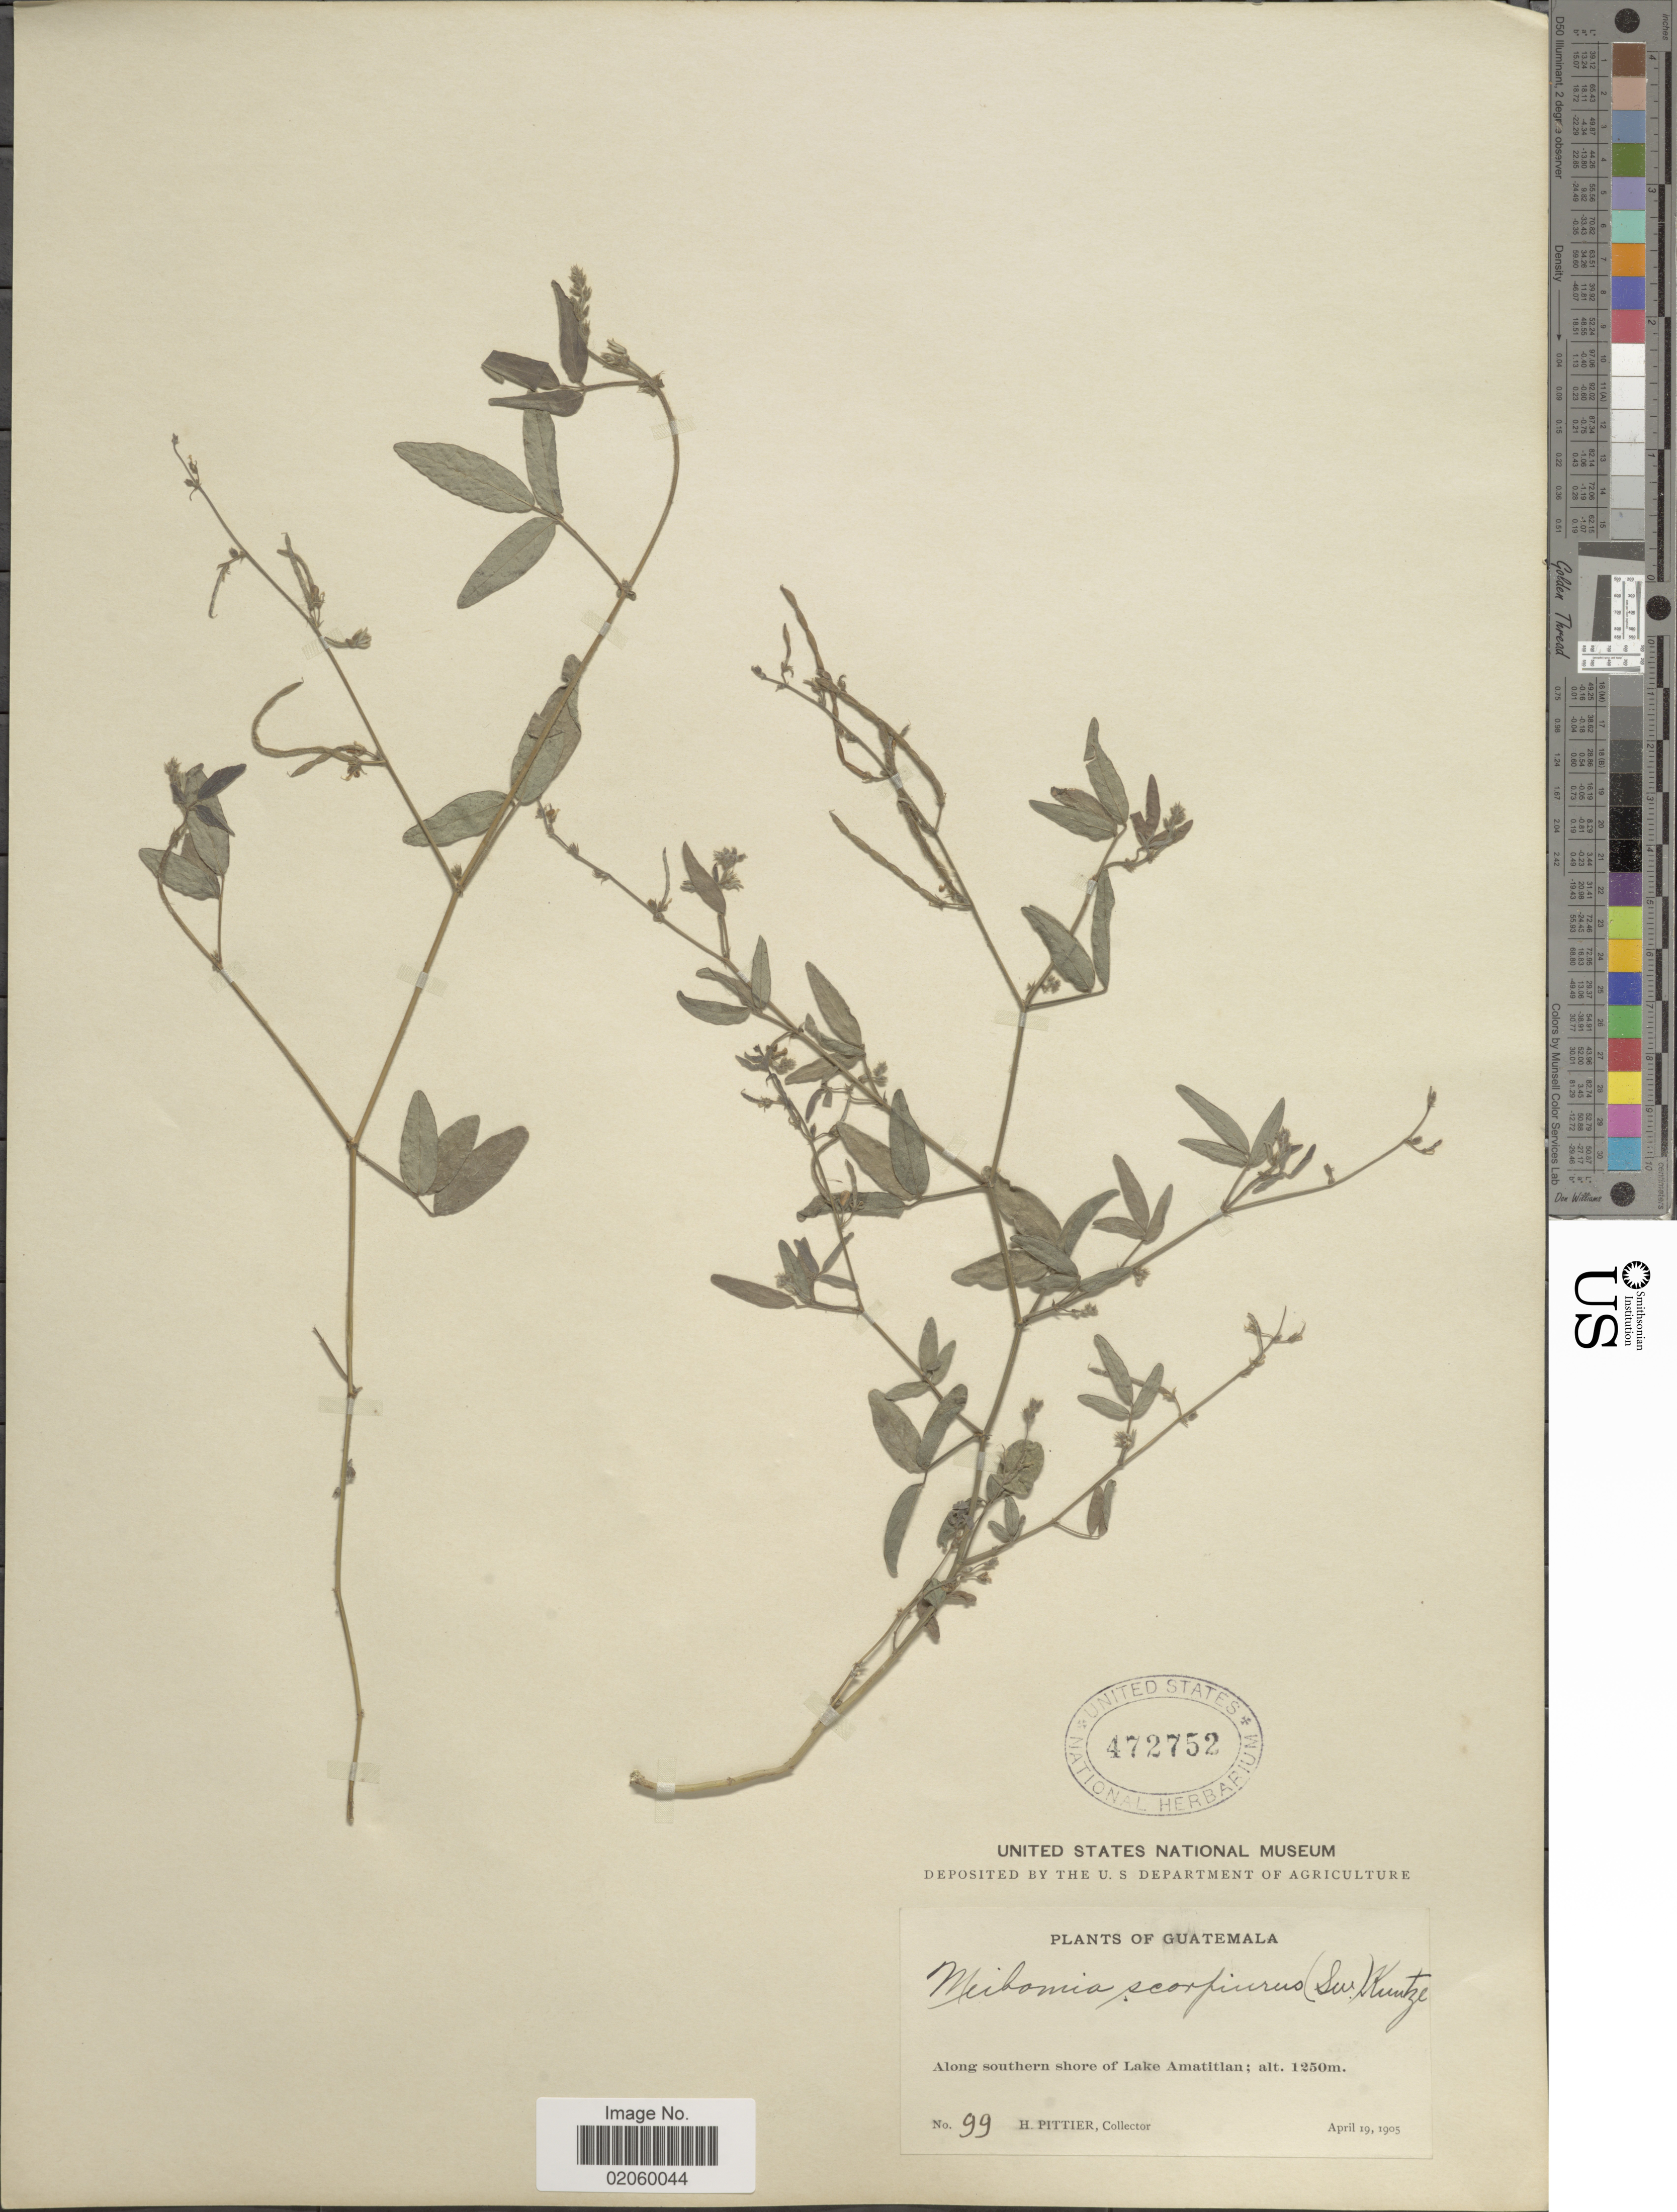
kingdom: Plantae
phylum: Tracheophyta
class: Magnoliopsida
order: Fabales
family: Fabaceae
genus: Desmodium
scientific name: Desmodium scorpiurus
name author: (Sw.) Desv. ex DC.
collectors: H. F. Pittier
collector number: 99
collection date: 1905-04-19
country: Guatemala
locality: Along southern shore of Lake Amatitlan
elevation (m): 1250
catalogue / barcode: US 472752